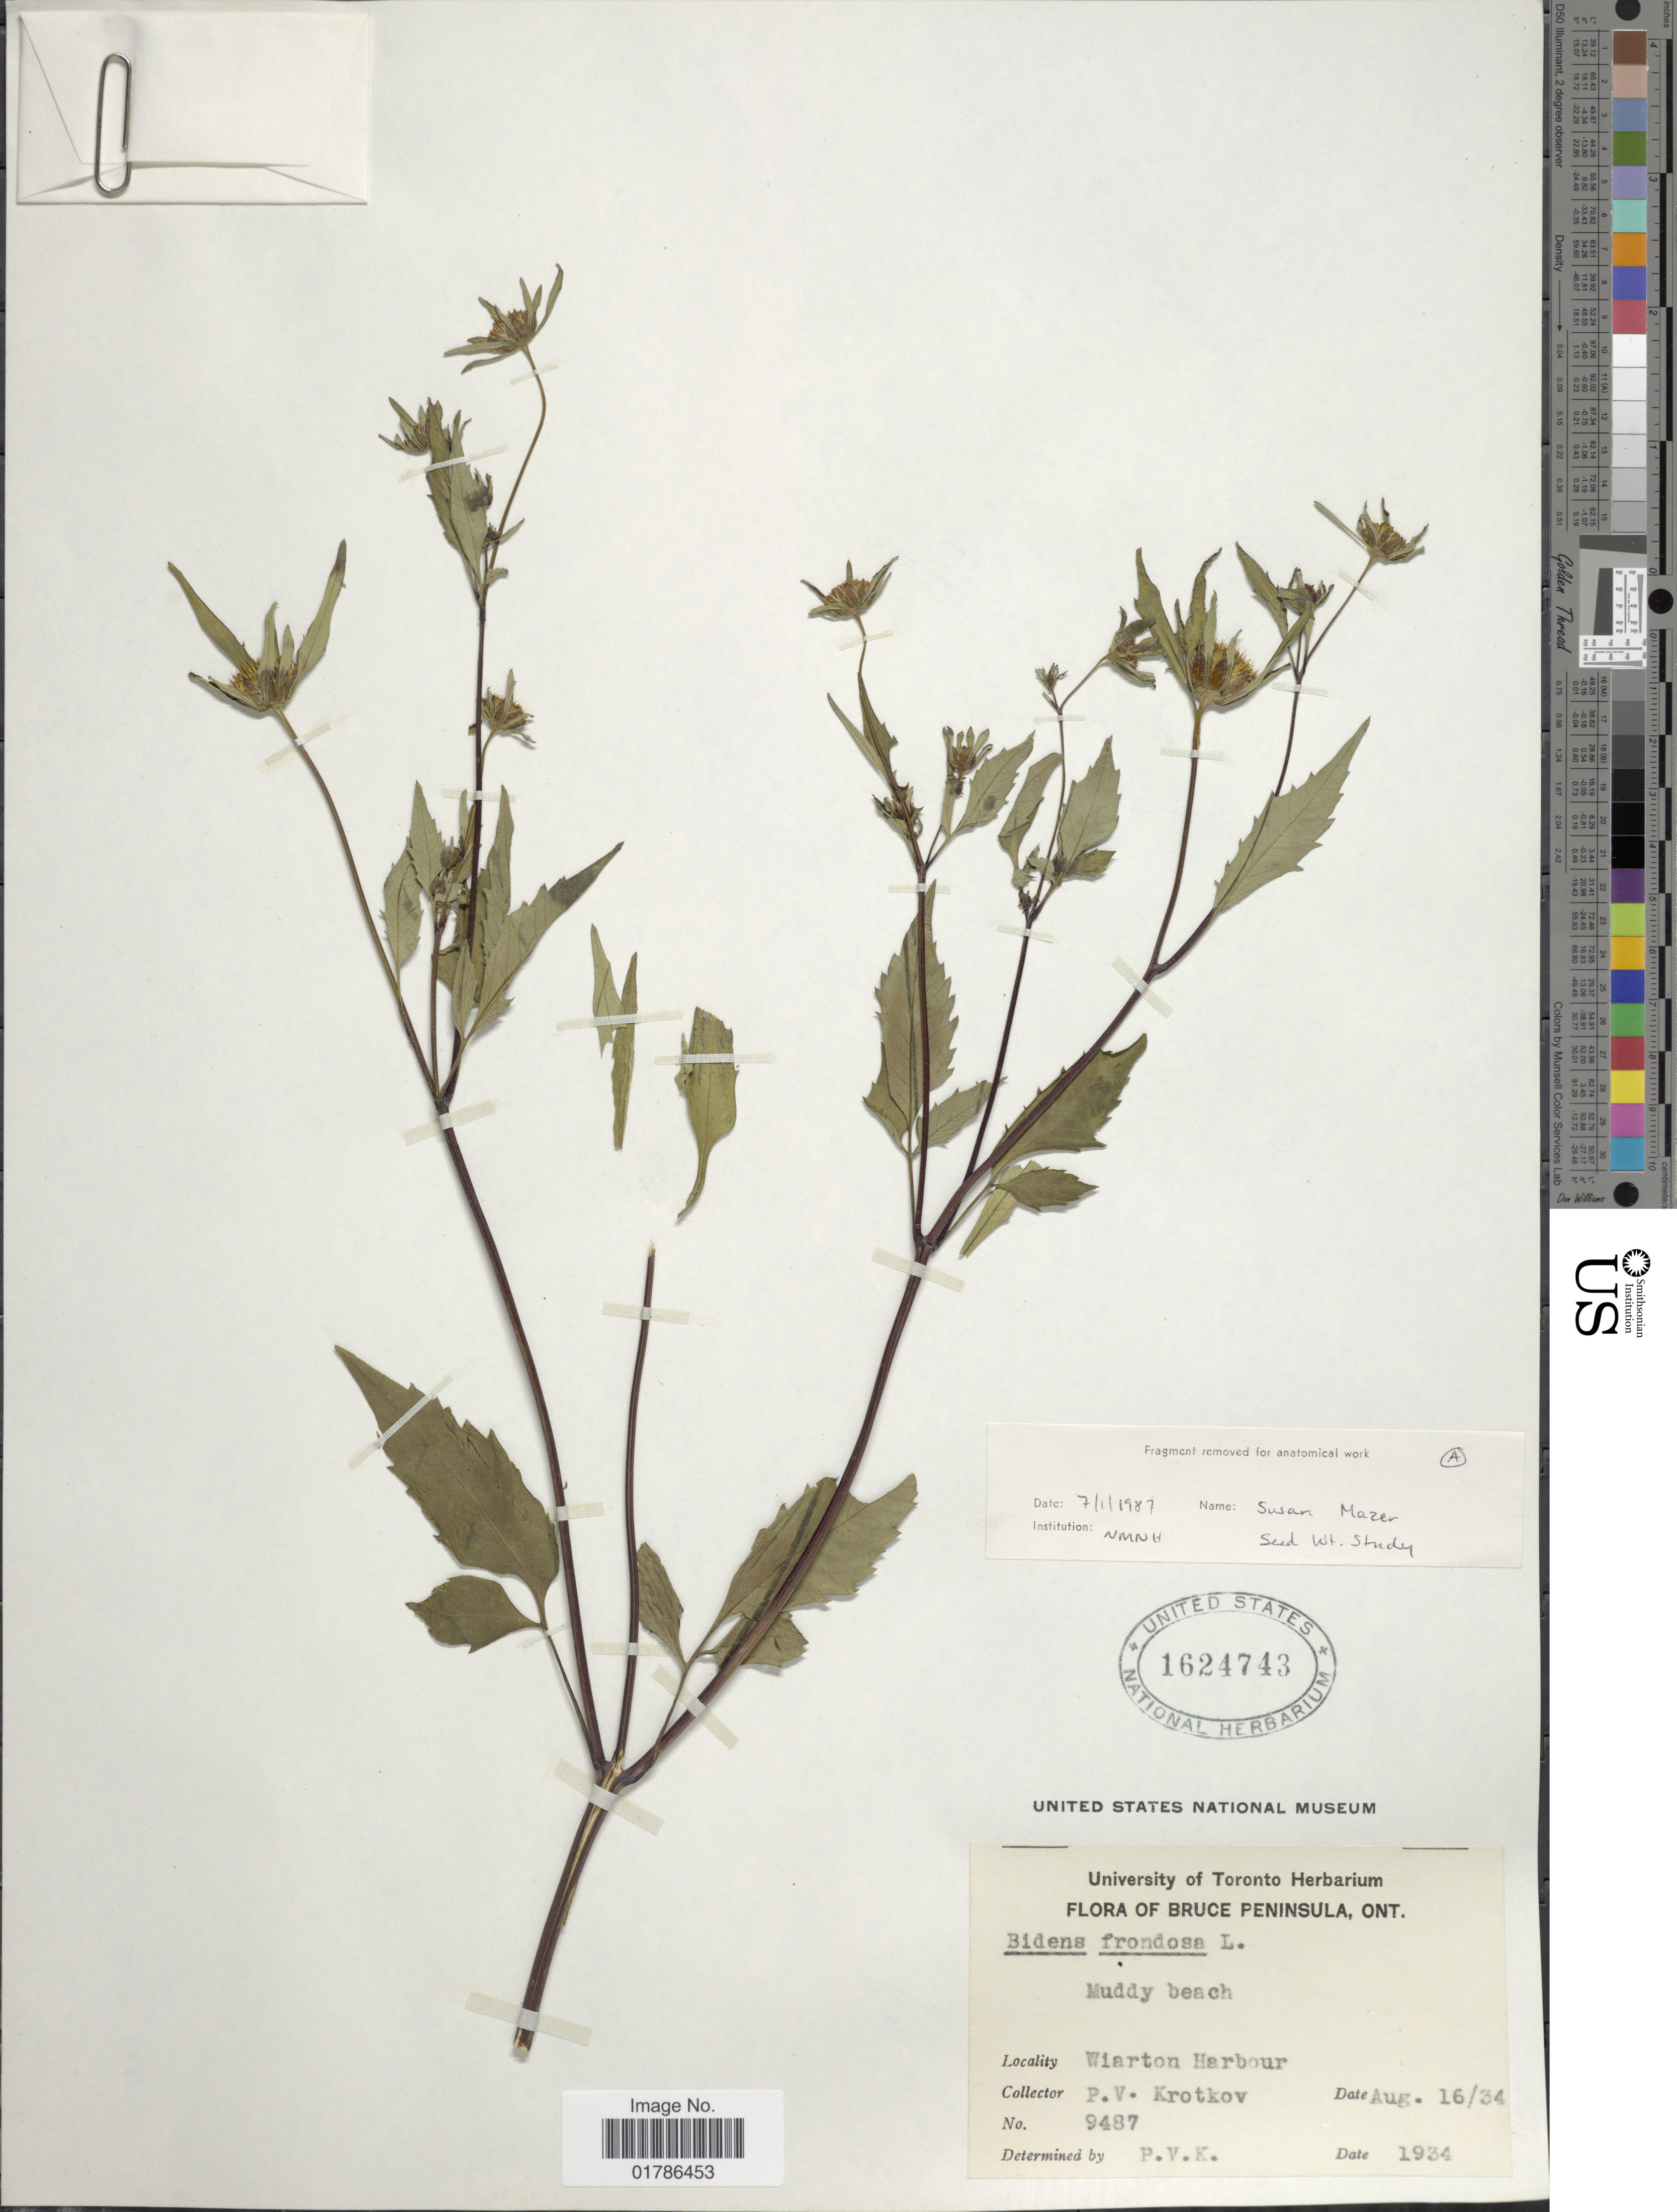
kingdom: Plantae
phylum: Tracheophyta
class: Magnoliopsida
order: Asterales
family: Asteraceae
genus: Bidens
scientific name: Bidens frondosa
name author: L.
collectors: P. V. Krotkov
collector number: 9487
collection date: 1934-08-16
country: Canada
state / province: Ontario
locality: Bruce Peninsula, Wiarton Harbour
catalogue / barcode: US 1624743